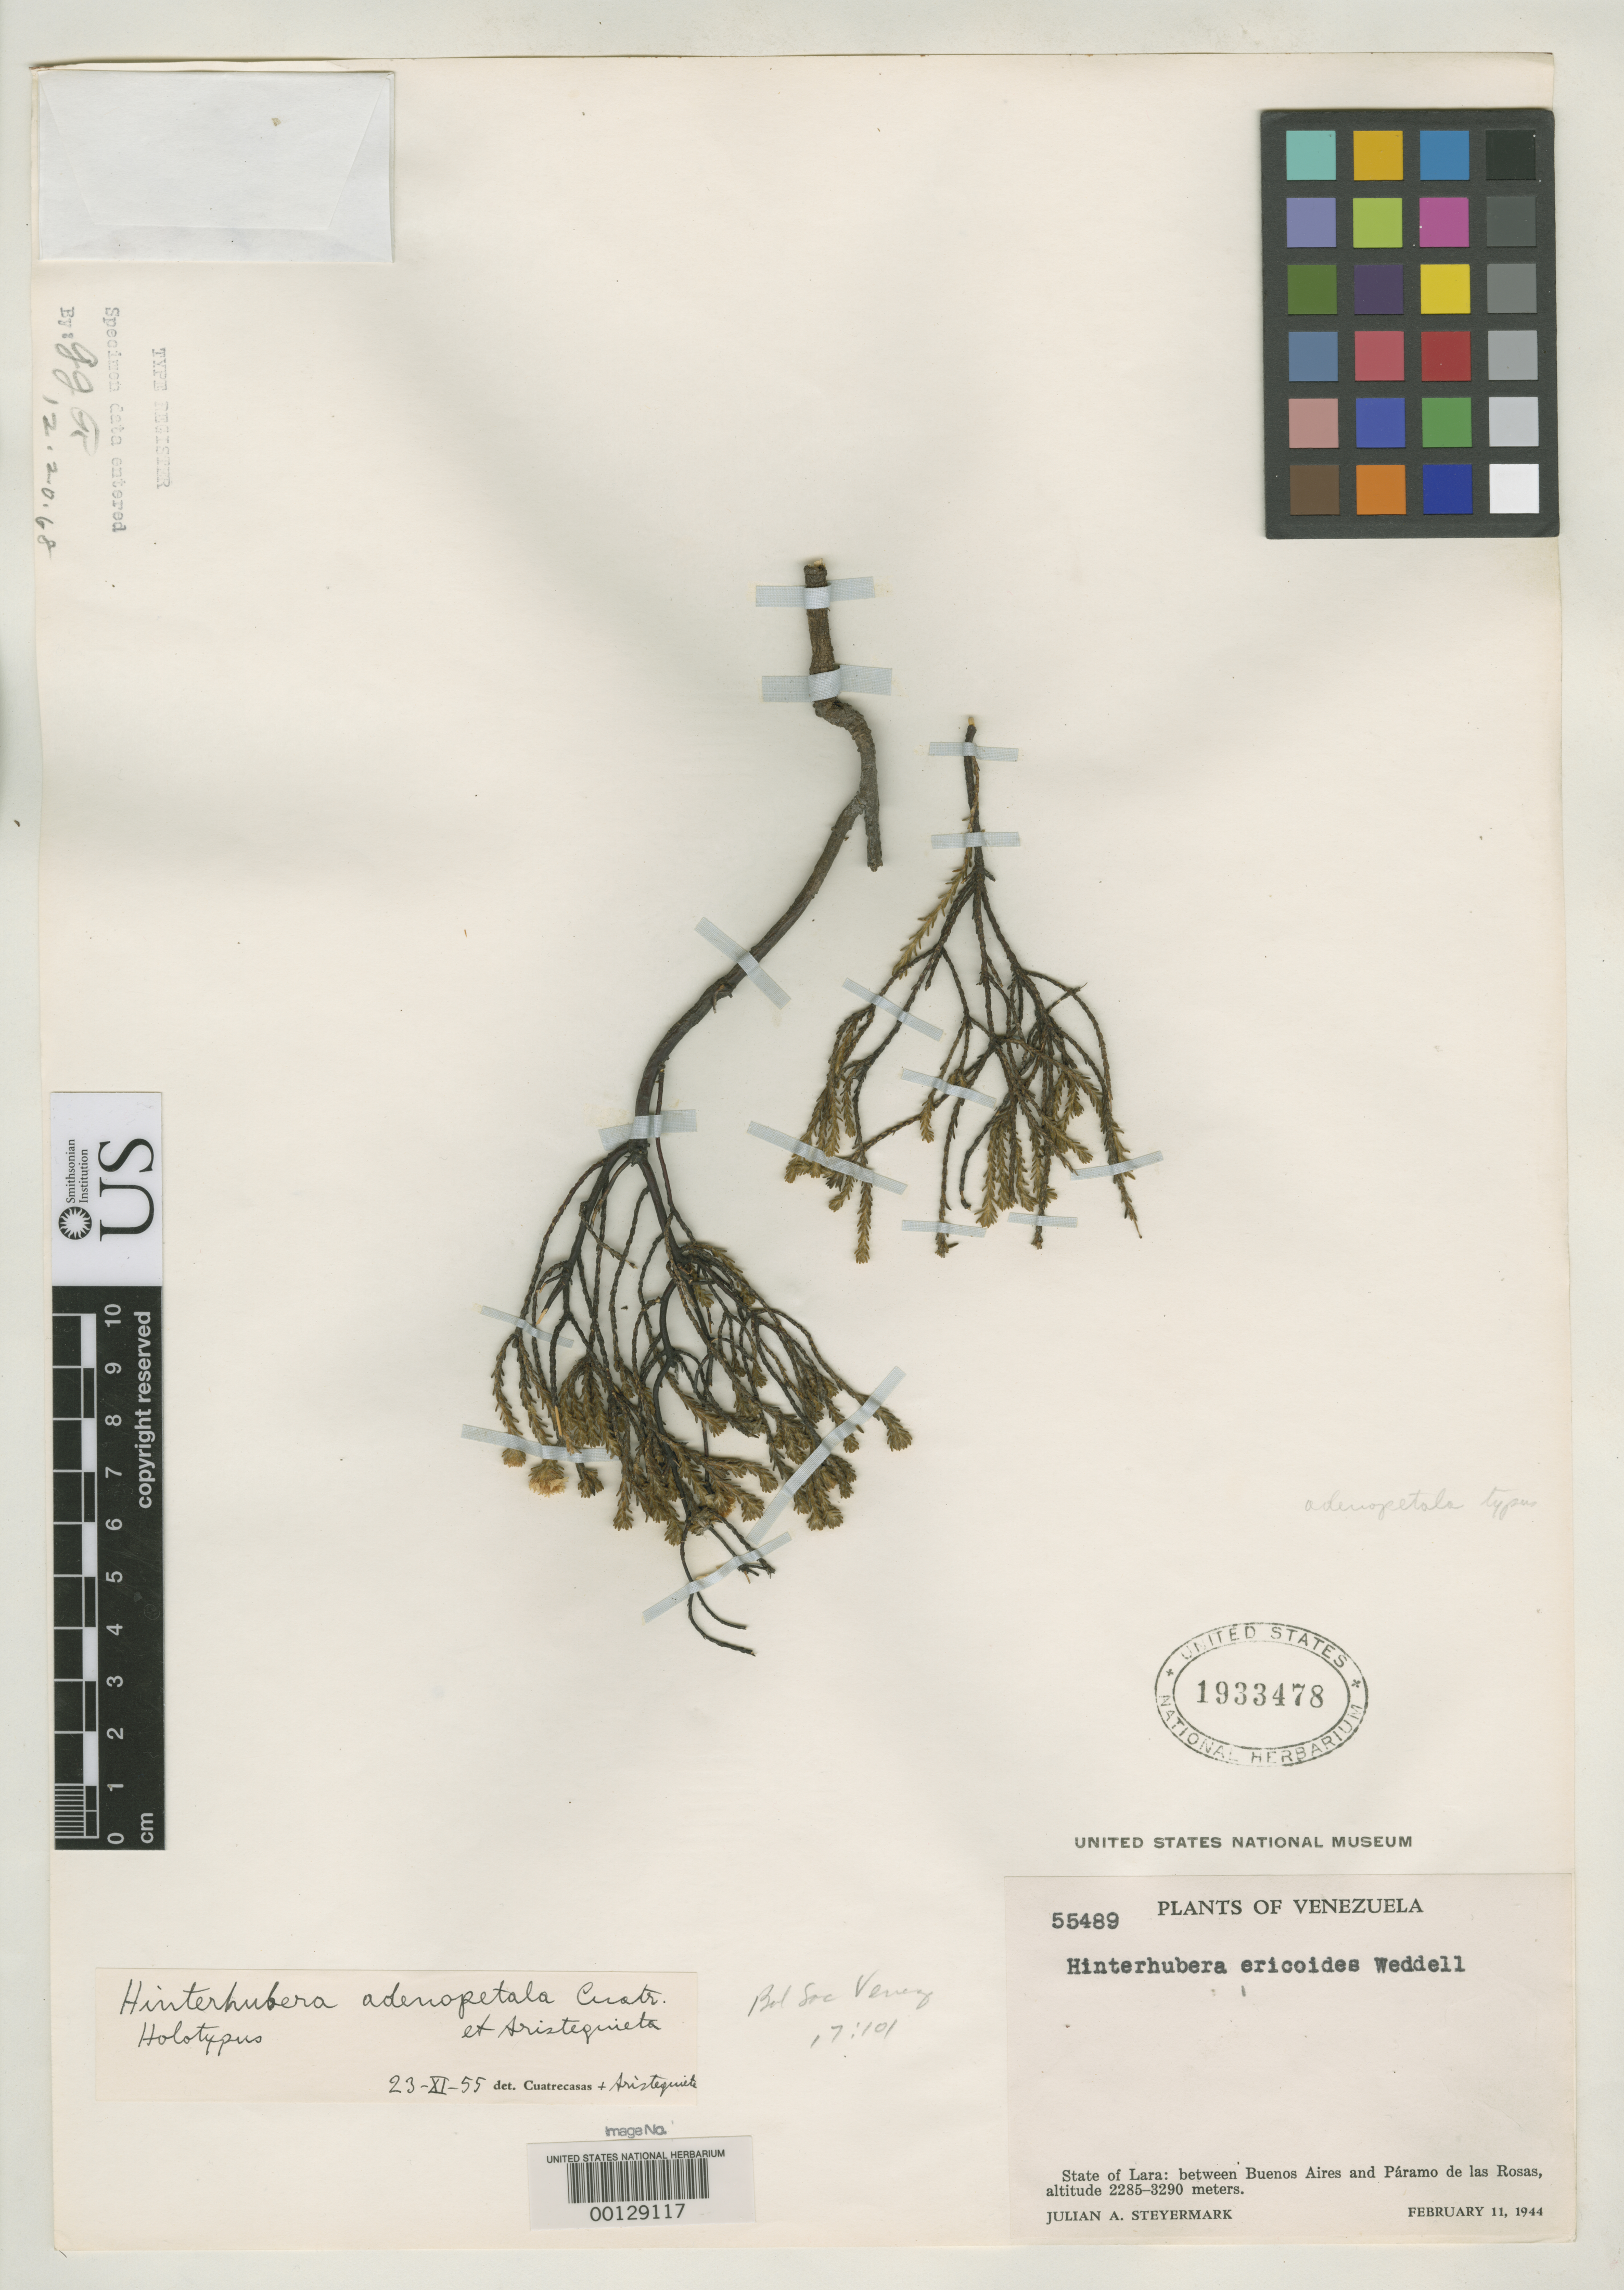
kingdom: Plantae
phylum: Tracheophyta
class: Magnoliopsida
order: Asterales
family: Asteraceae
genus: Hinterhubera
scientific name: Hinterhubera adenopetata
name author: Cuatrec. & Aristeg.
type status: Holotype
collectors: J. Steyermark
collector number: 55489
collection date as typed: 11 Feb 1944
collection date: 1944-02-11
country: Venezuela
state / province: Lara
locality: Between Buenos Aires and Páramo de las Rosas.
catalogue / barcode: US 1933478